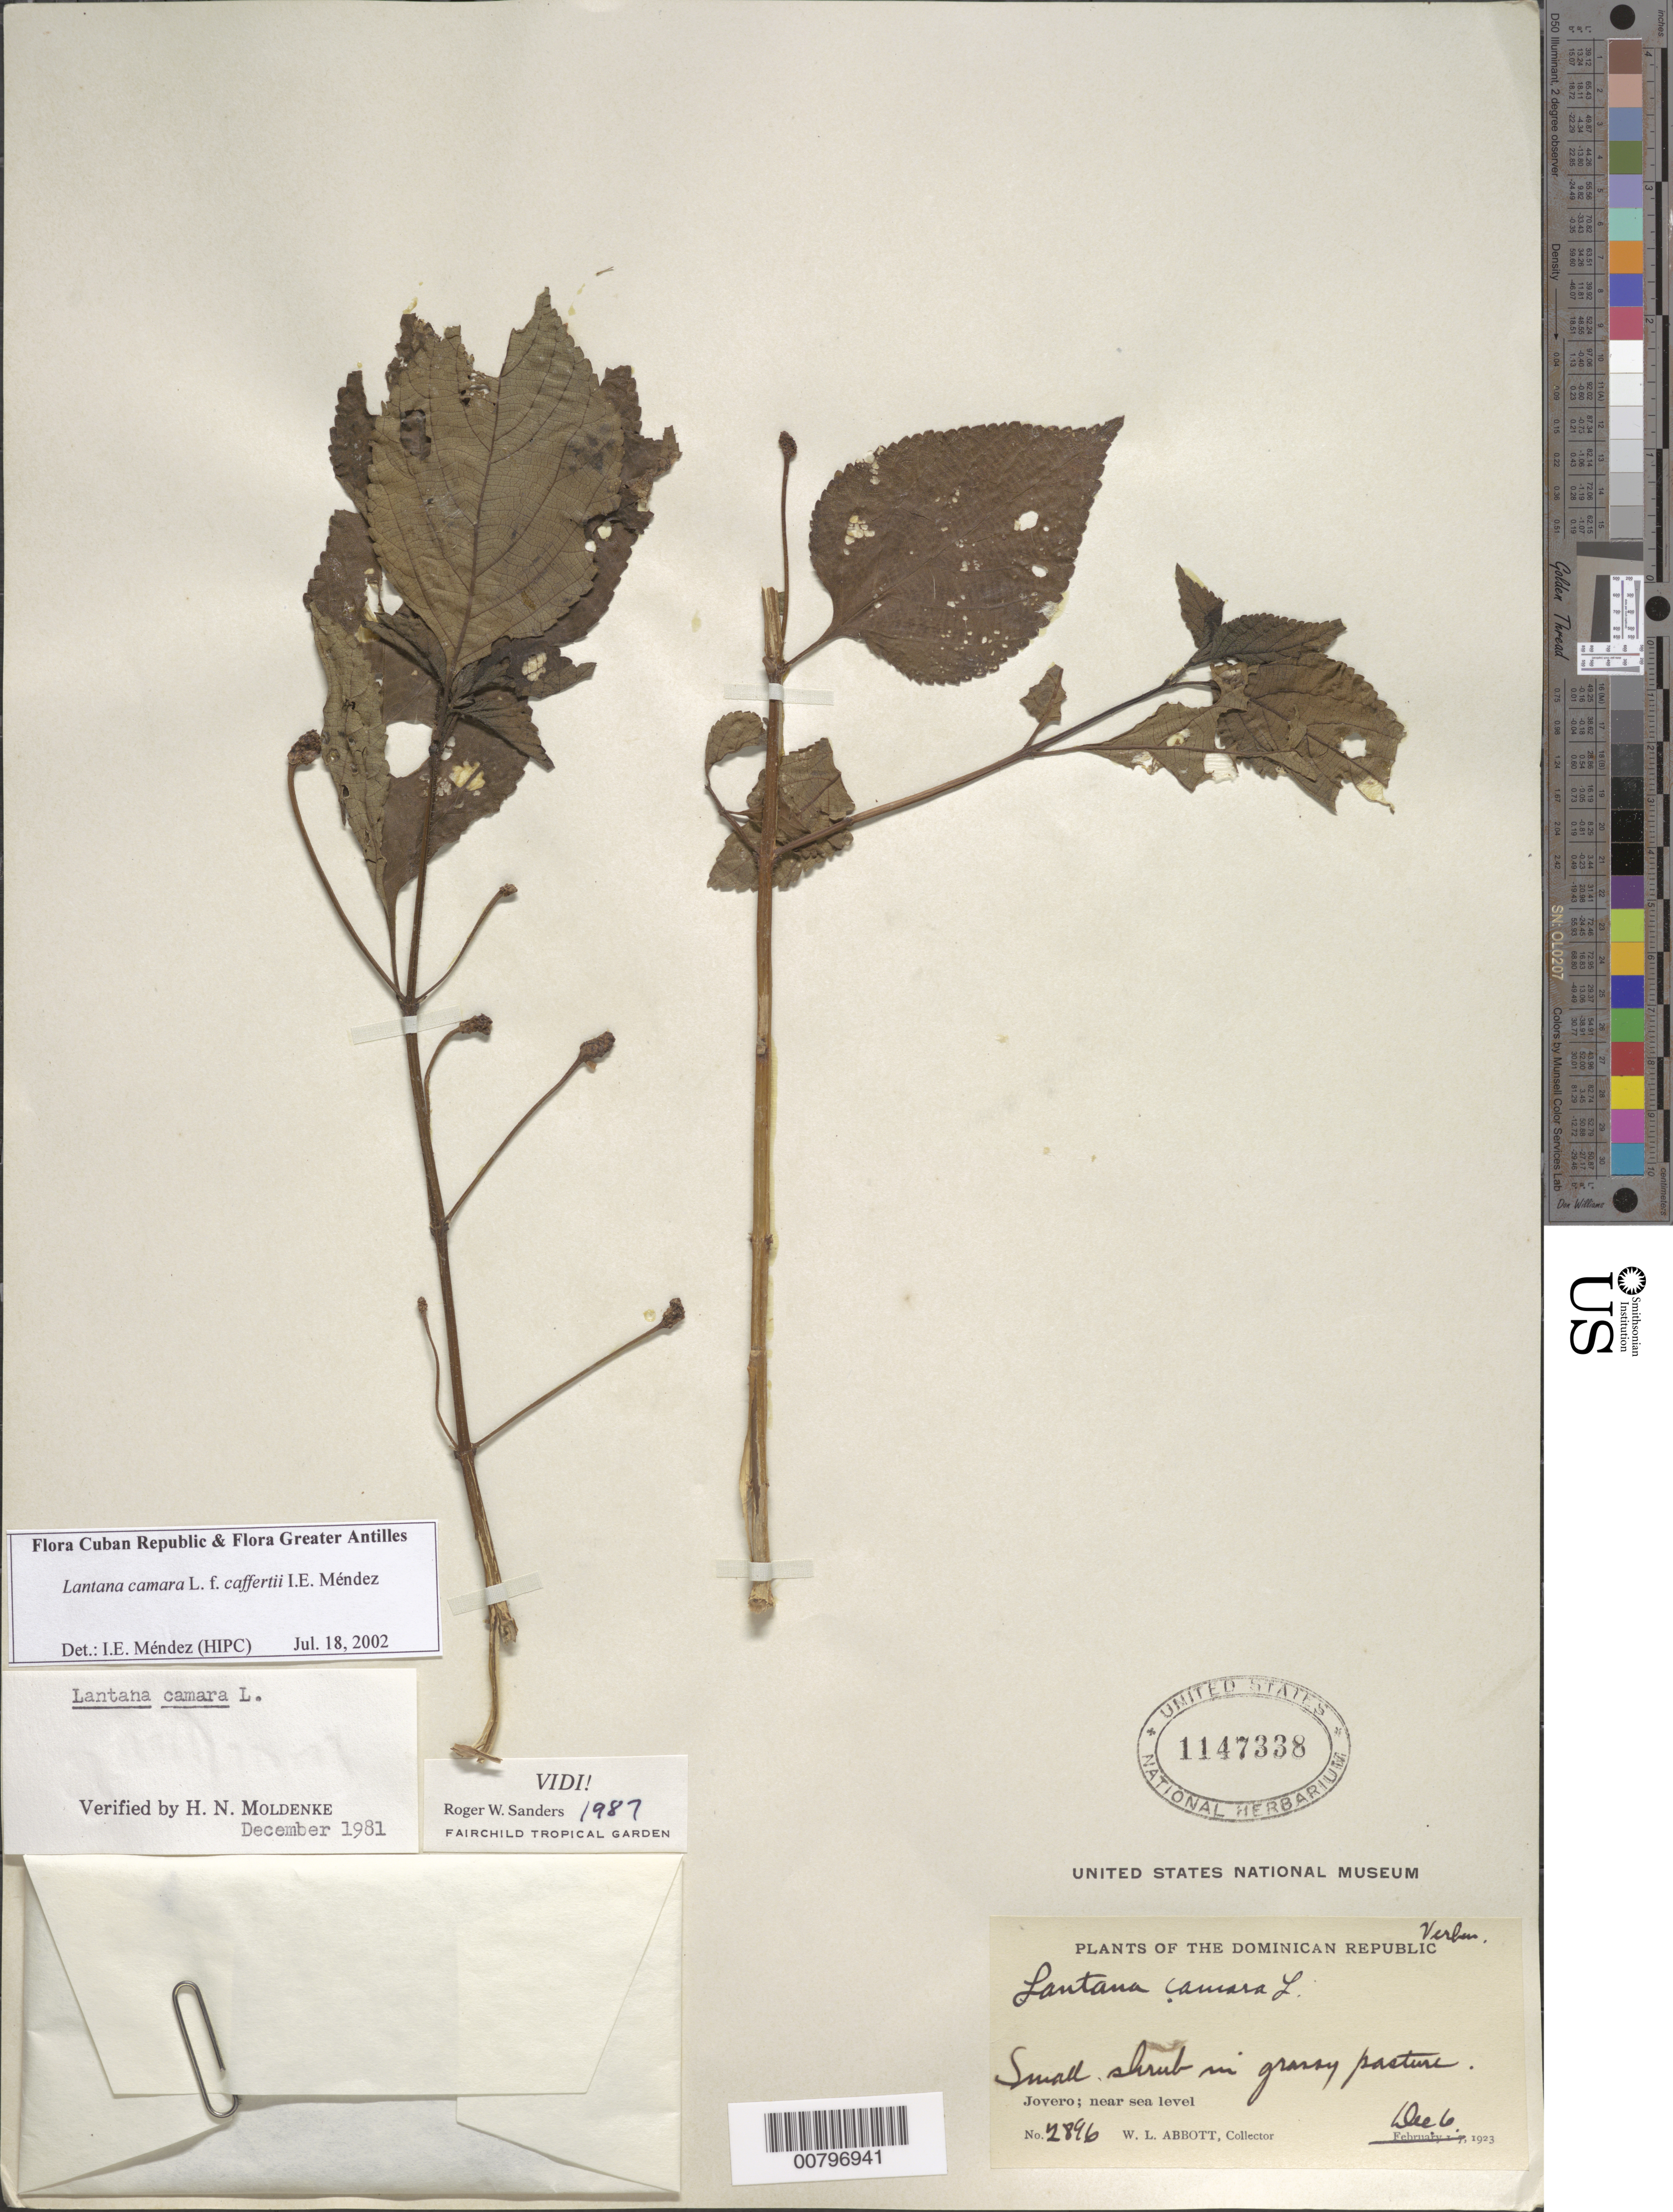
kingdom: Plantae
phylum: Tracheophyta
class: Magnoliopsida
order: Lamiales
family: Verbenaceae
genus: Lantana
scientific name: Lantana camara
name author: L.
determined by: Méndez, Isidro E., (HIPC)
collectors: W. L. Abbott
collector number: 2896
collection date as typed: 06 Dec 1923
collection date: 1923-12-06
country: Dominican Republic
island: Hispaniola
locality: Jovero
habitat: Grassy pasture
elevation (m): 0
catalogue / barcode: US 1147338